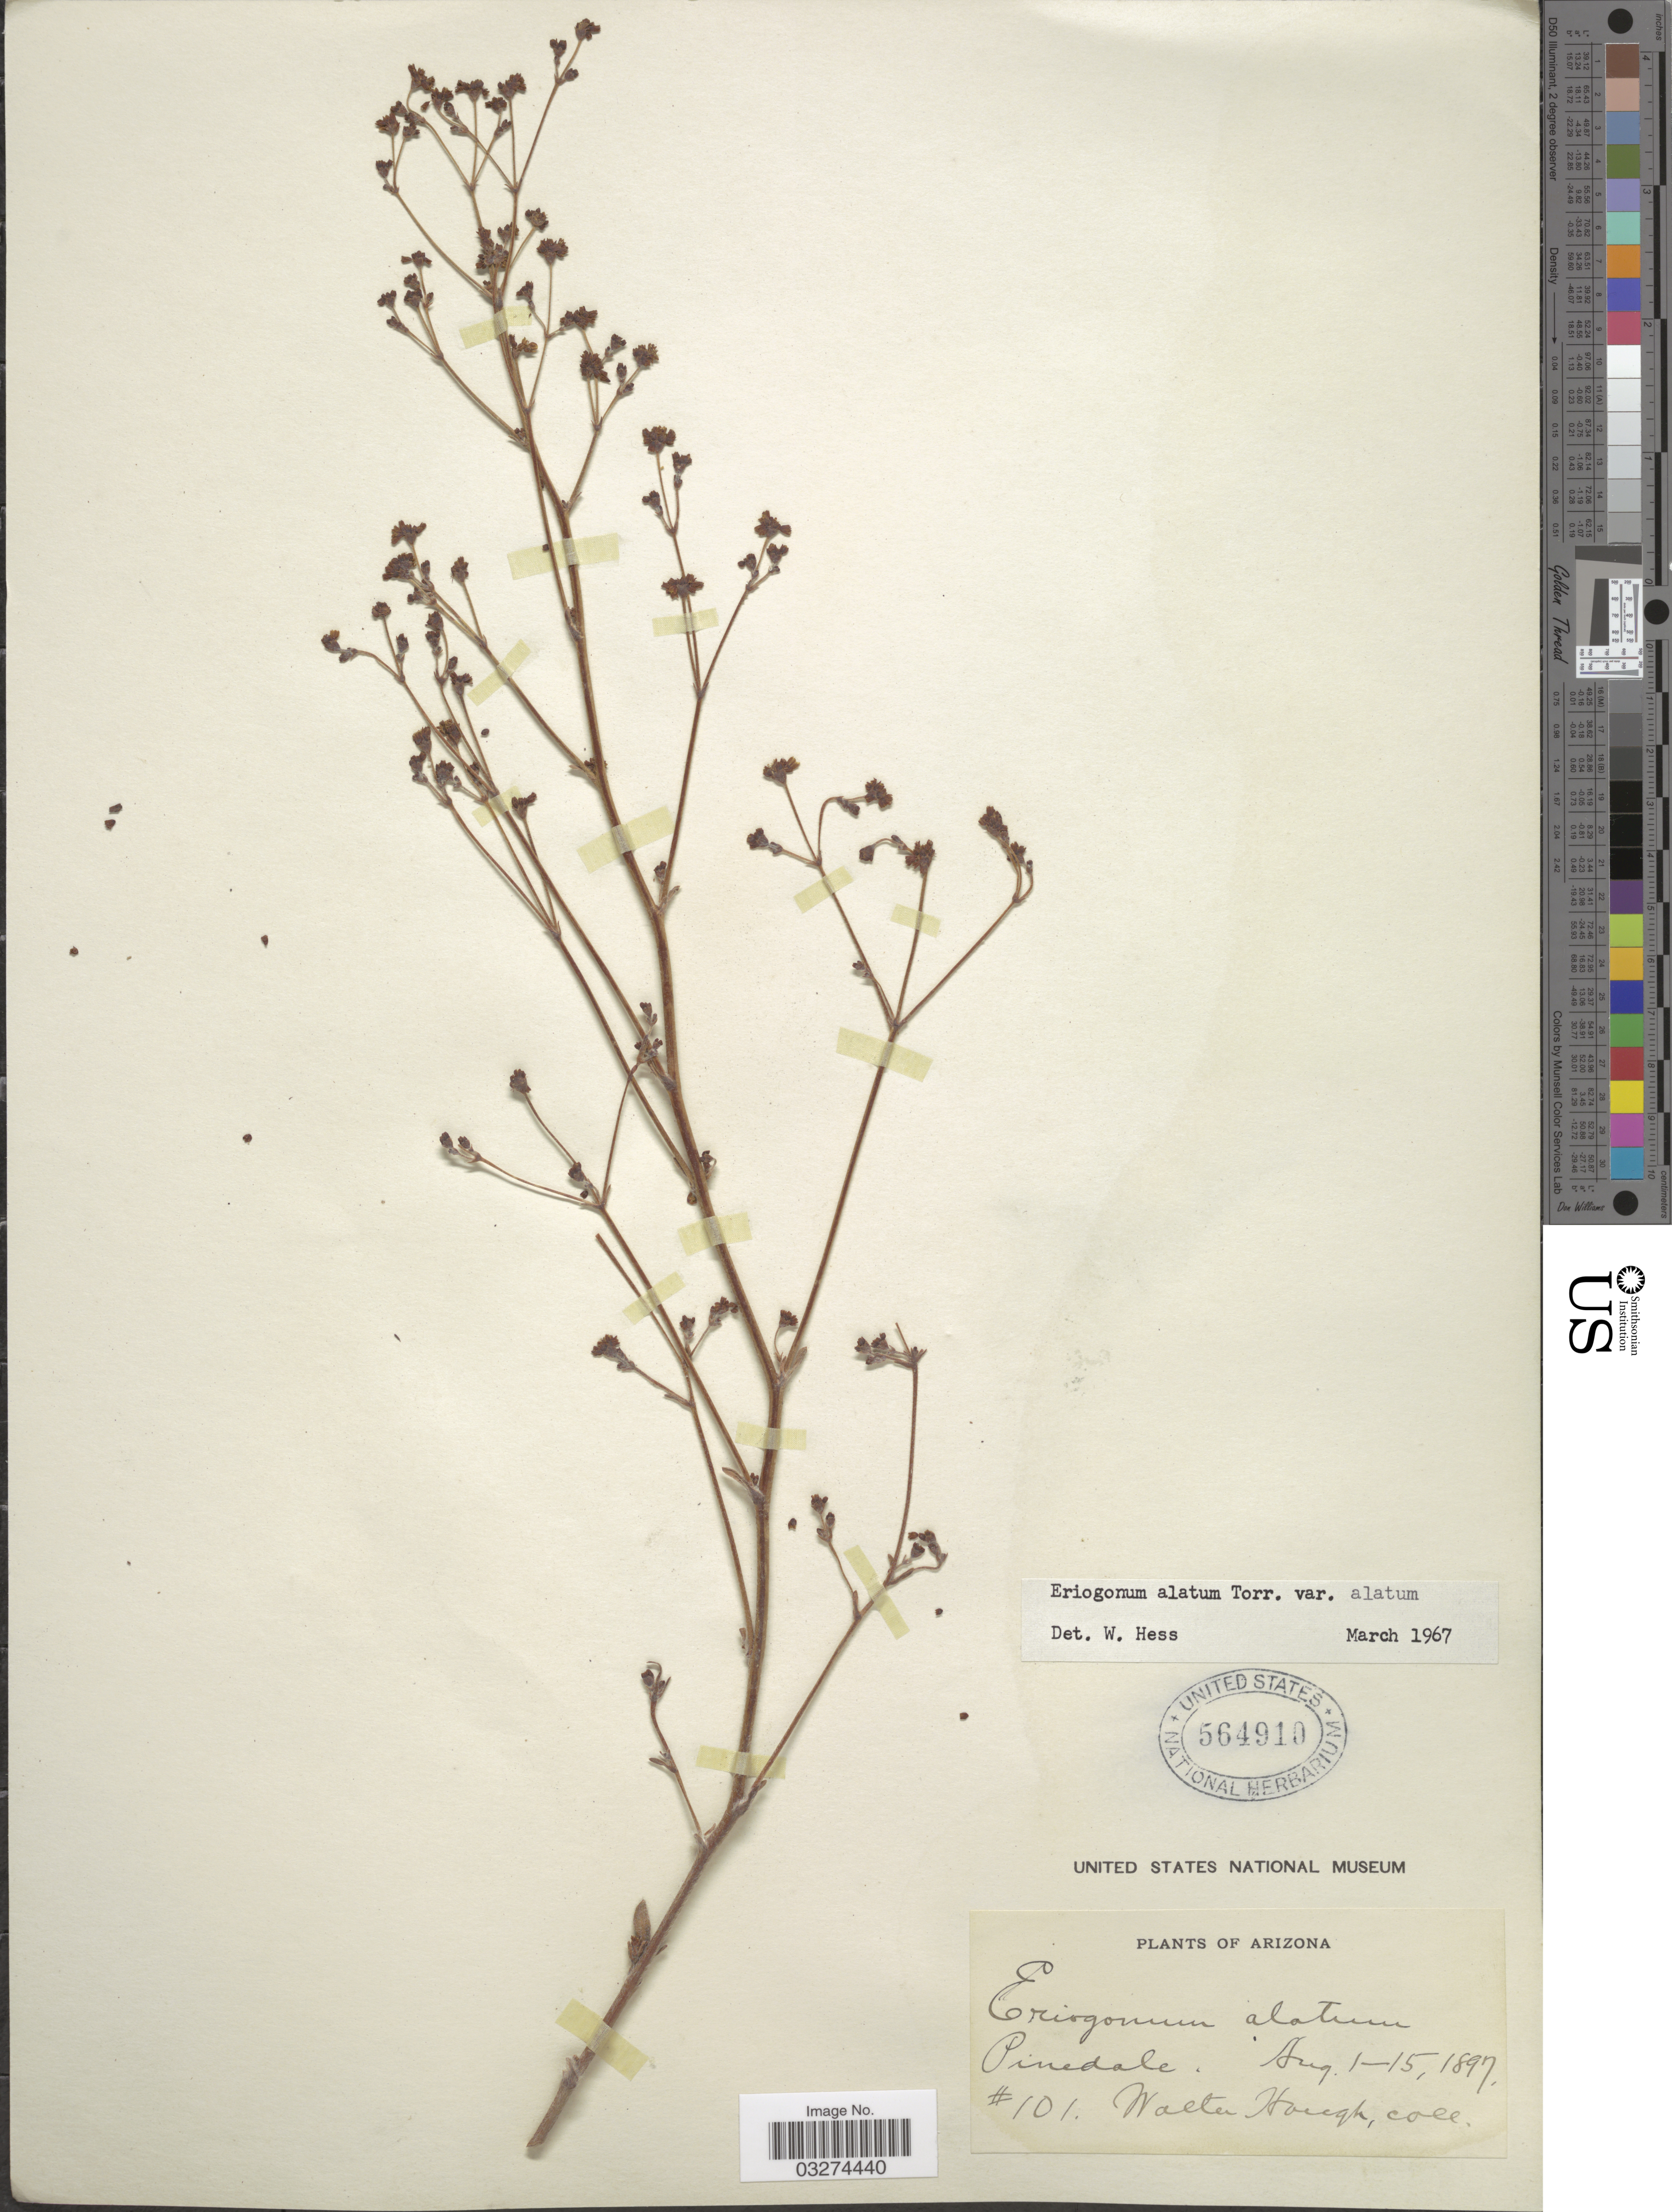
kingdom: Plantae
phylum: Tracheophyta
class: Magnoliopsida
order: Caryophyllales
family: Polygonaceae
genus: Eriogonum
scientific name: Eriogonum alatum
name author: Torr.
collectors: W. Hough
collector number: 101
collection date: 1897-08-01/1897-08-15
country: United States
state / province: Arizona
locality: Pinedale.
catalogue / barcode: US 564910